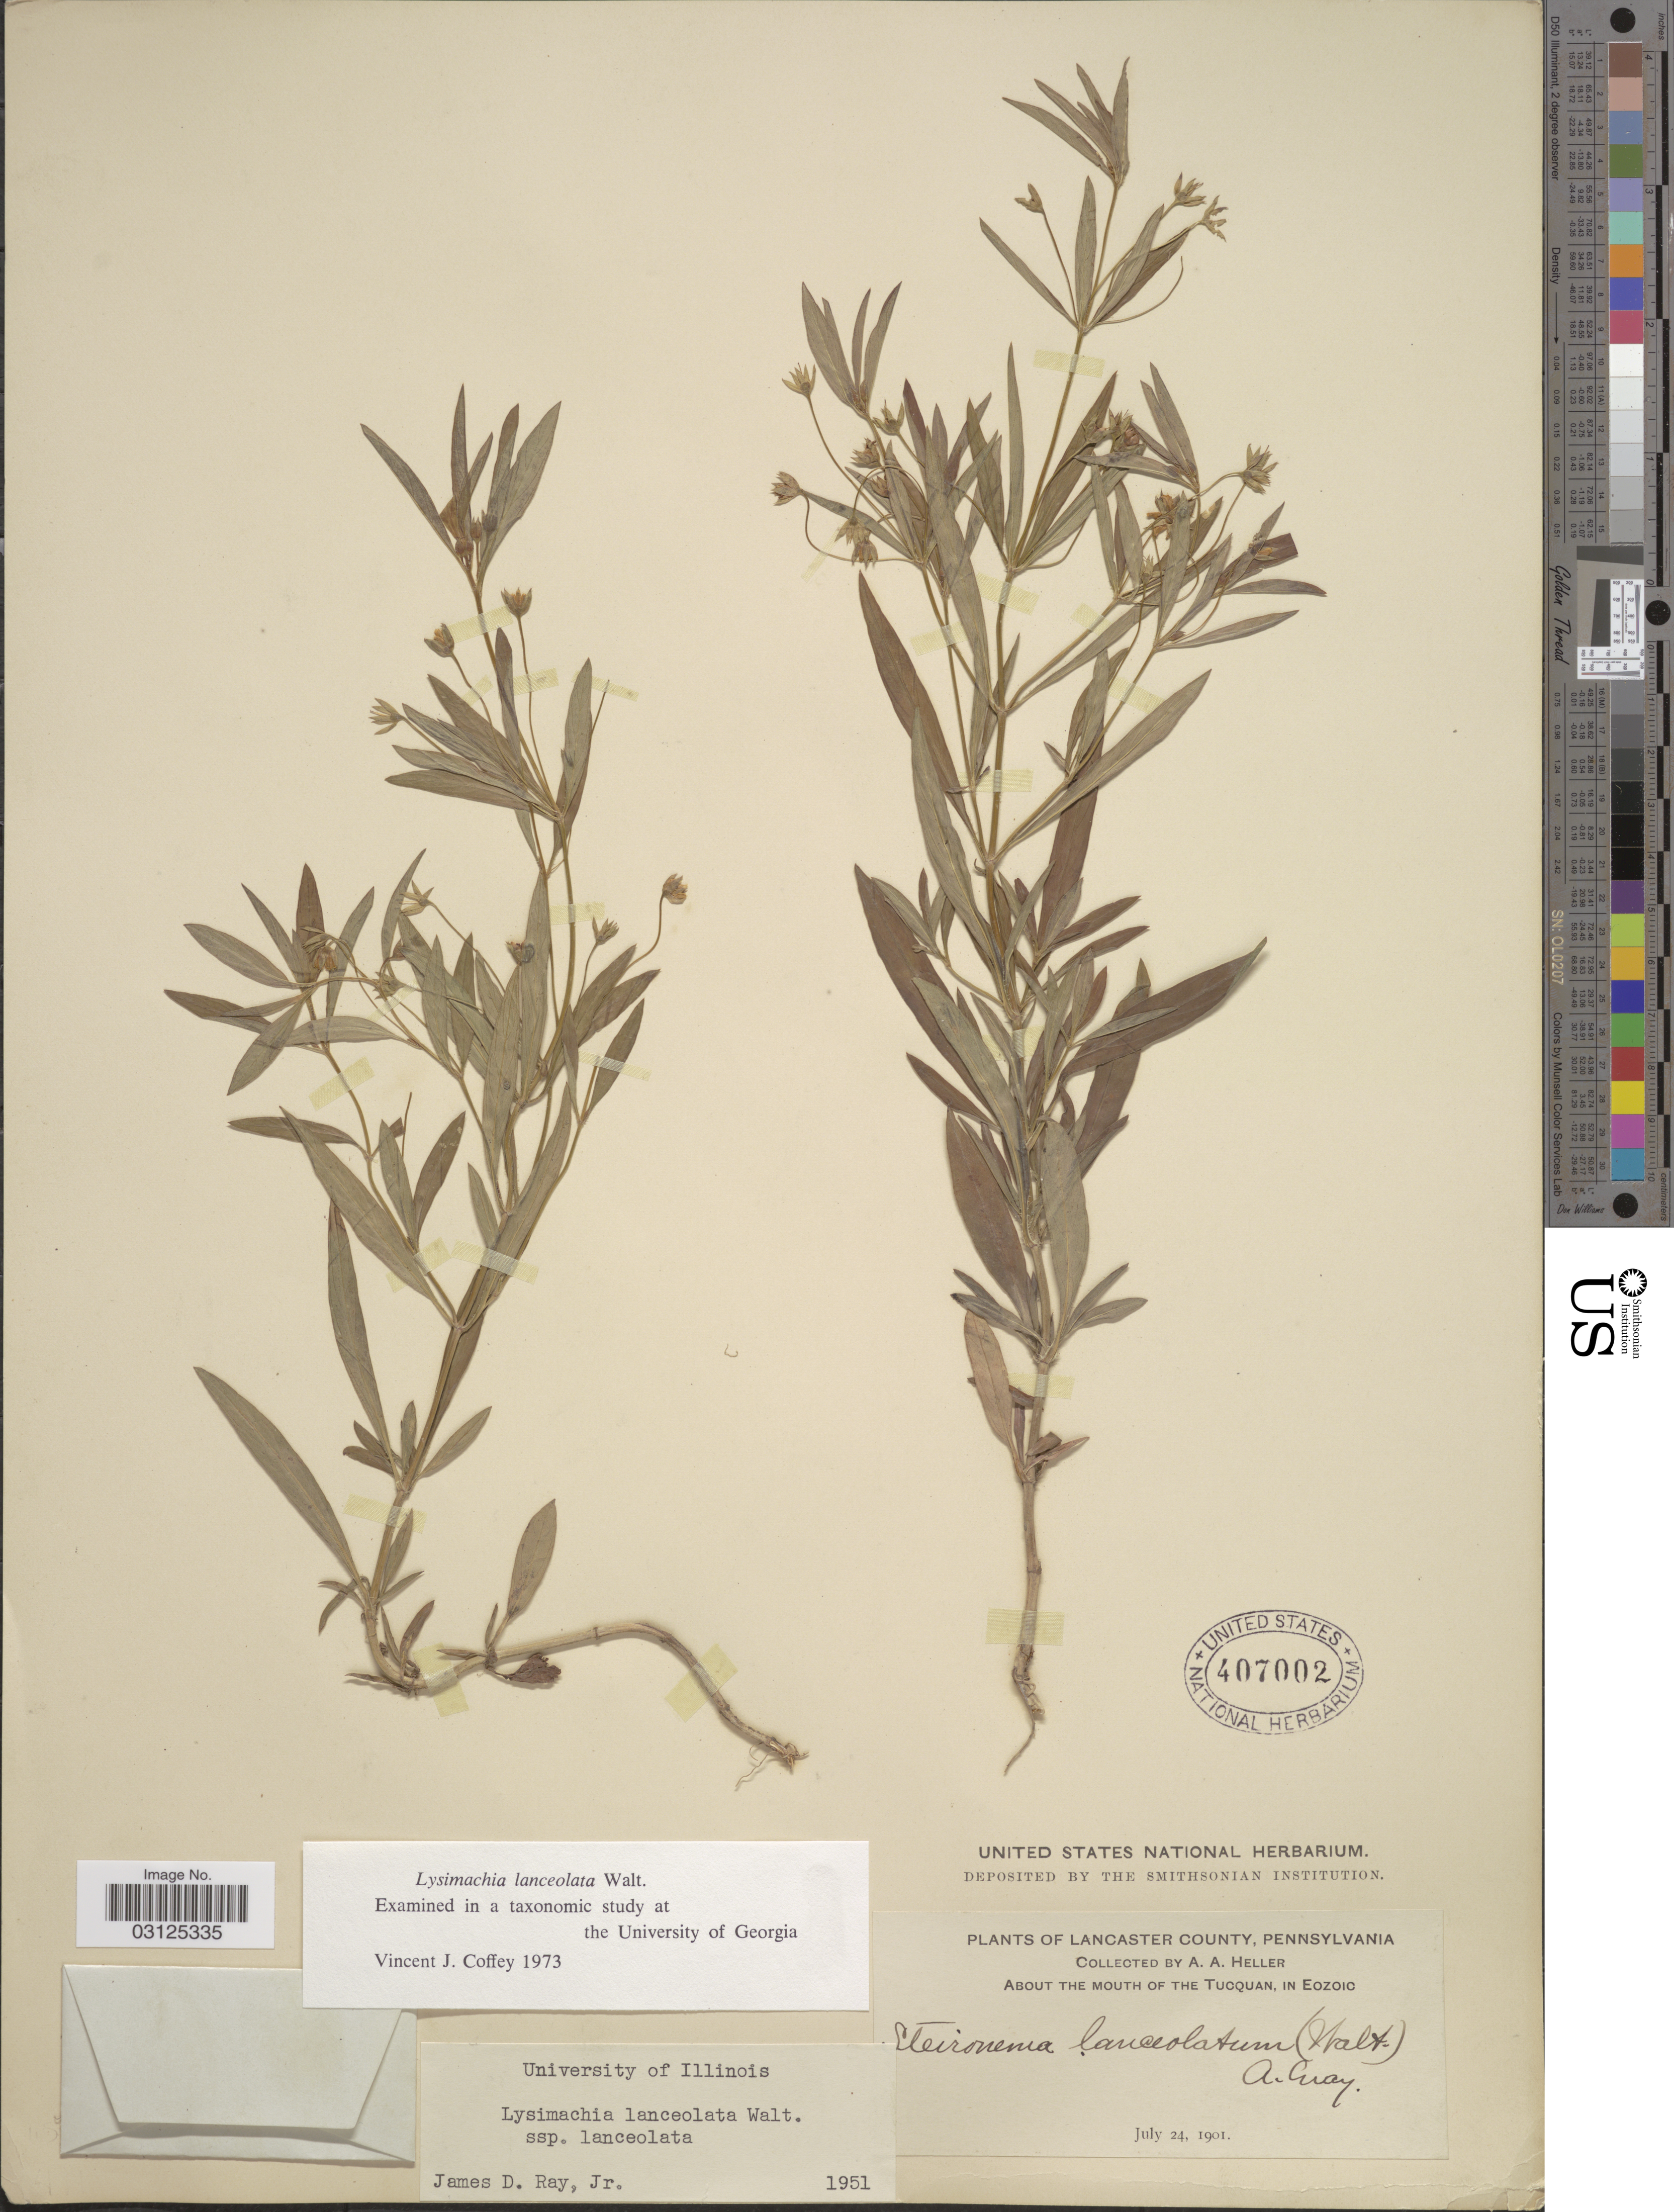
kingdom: Plantae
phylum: Tracheophyta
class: Magnoliopsida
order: Ericales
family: Primulaceae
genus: Steironema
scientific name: Steironema lanceolatum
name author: (Walter) A. Gray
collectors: A. A. Heller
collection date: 1901-07-24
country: United States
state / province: Pennsylvania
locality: Lancaster County. About The Mouth of The Tucquan, in Eozoic.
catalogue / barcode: US 407002